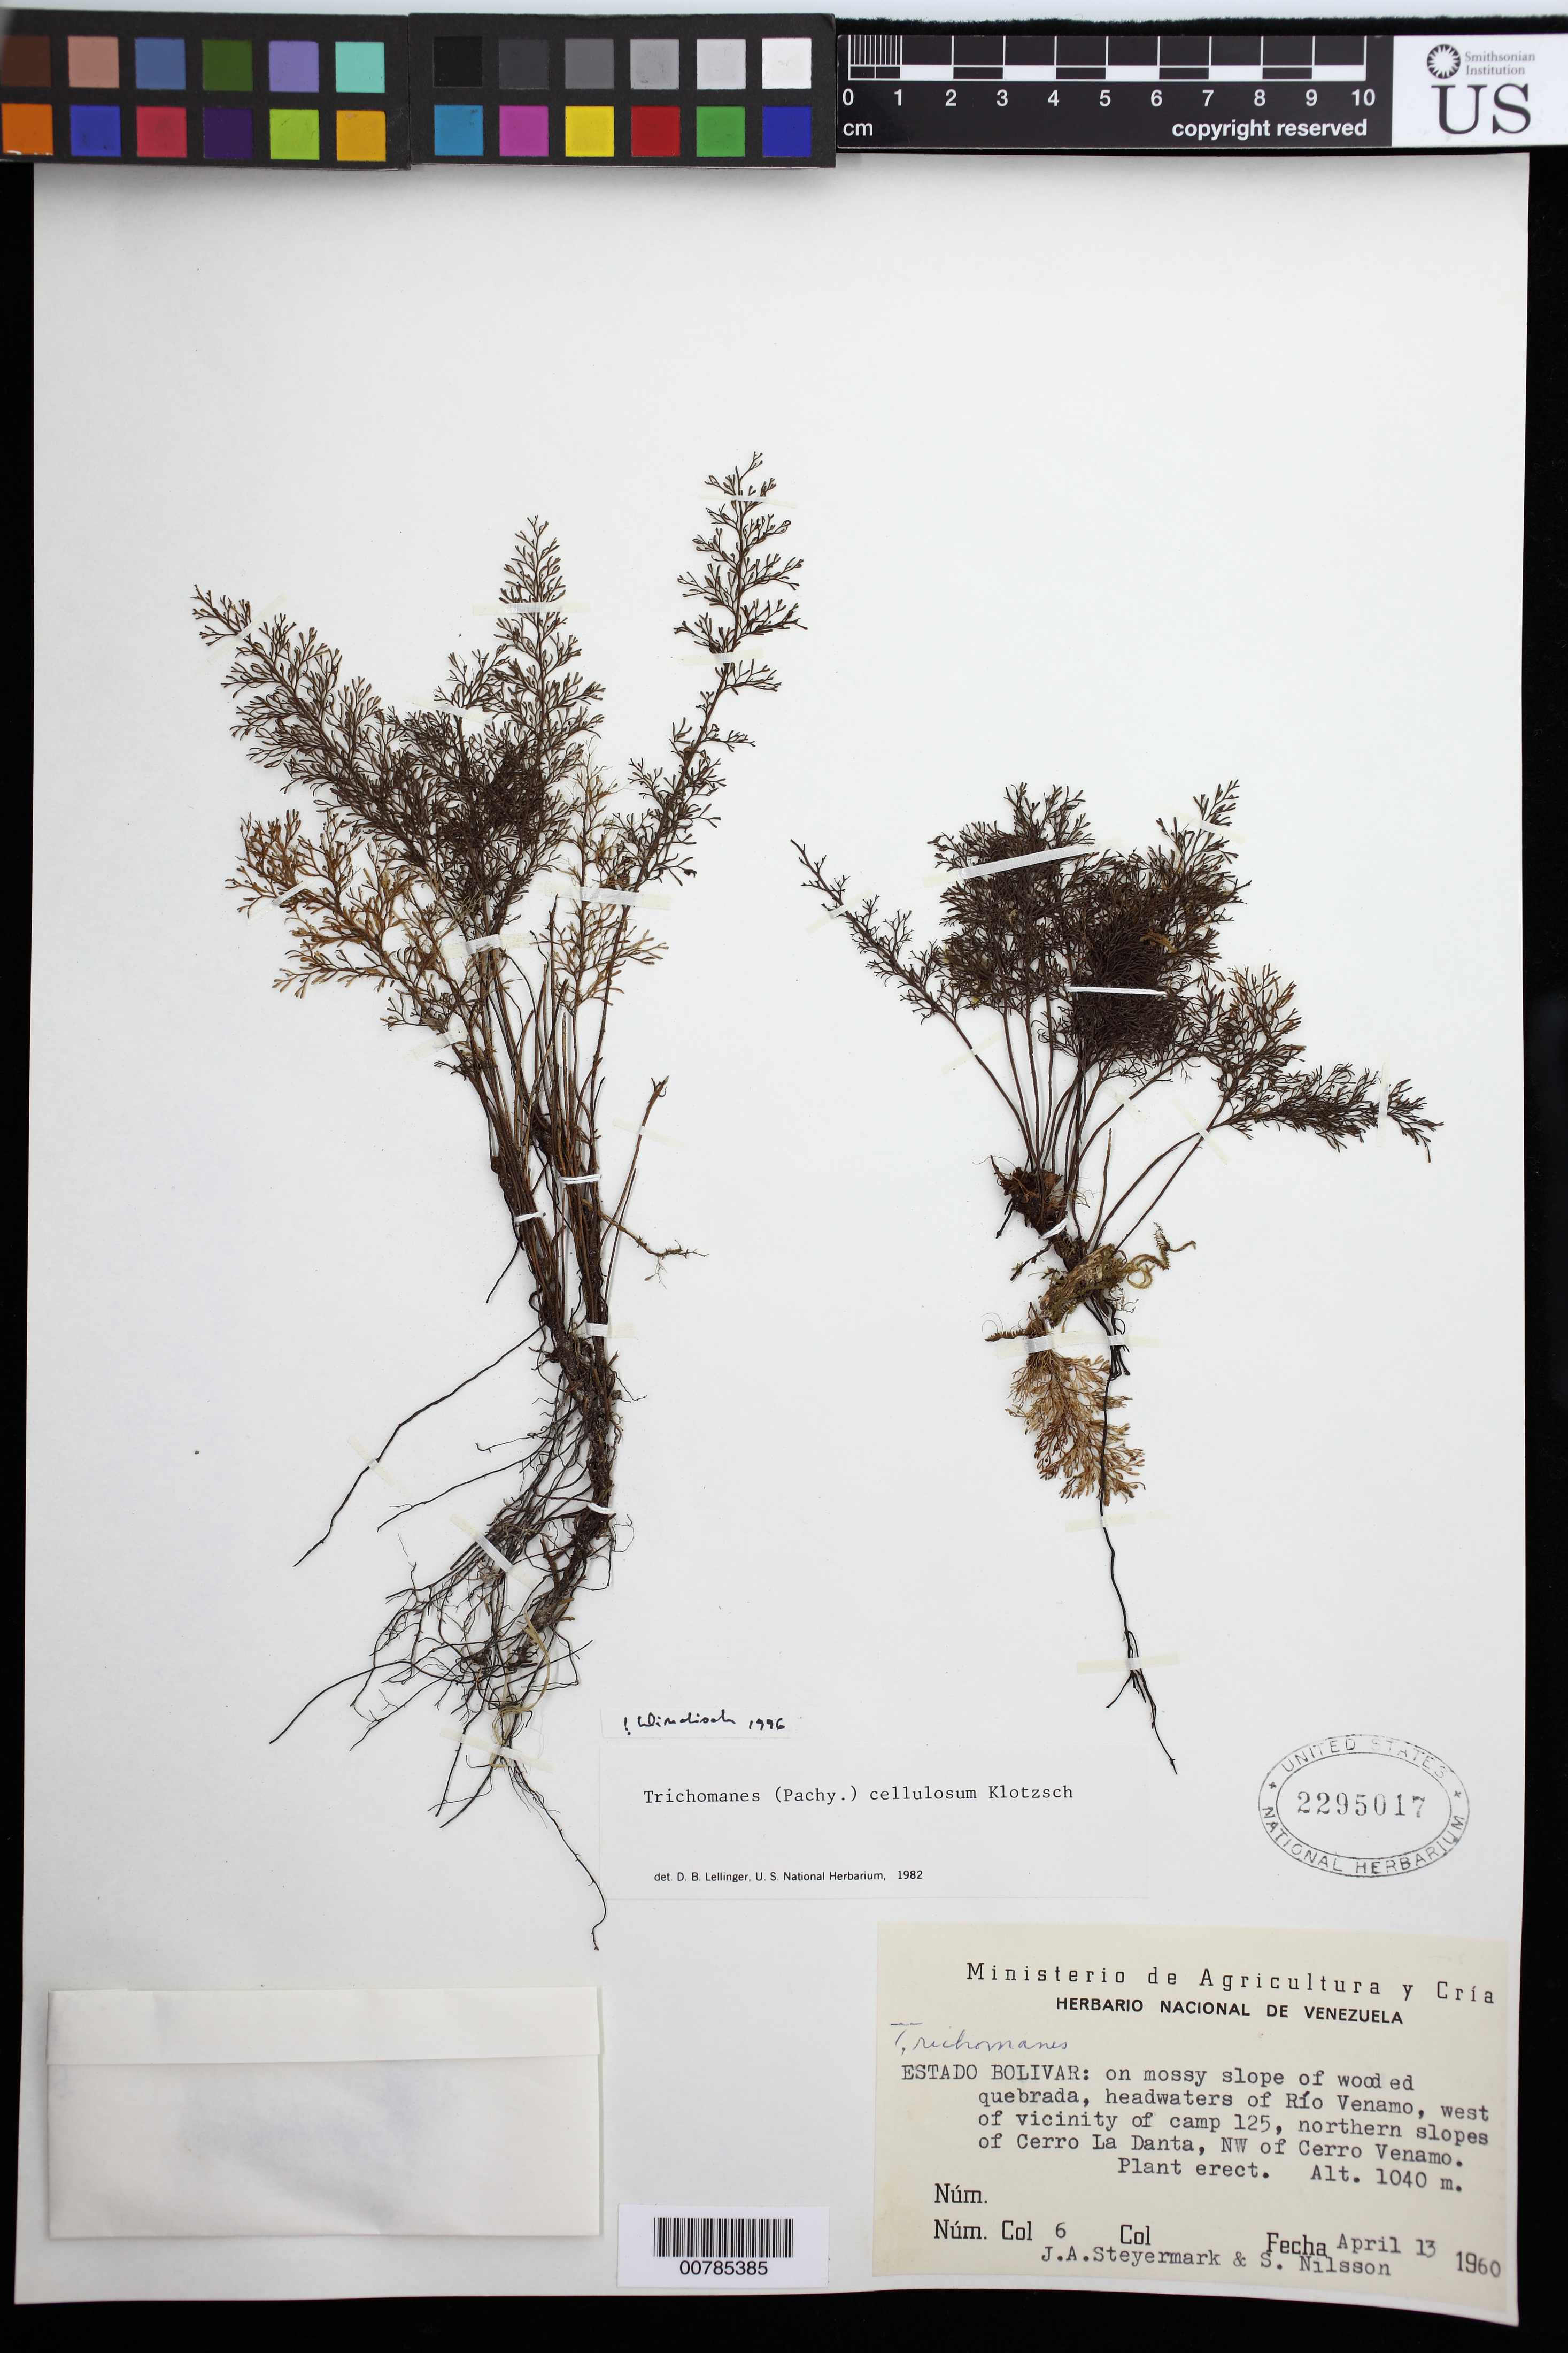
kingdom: Plantae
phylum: Tracheophyta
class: Polypodiopsida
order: Hymenophyllales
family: Hymenophyllaceae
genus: Abrodictyum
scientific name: Abrodictyum cellulosum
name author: (Klotzsch) Ebihara & Dubuisson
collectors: J. Steyermark & S. Nilsson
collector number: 60 6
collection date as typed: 13-Apr-60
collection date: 1960-04-13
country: Venezuela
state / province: Bolívar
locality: Río Venamo headwaters, W of vic of road campamento 125, on northern slopes of Cerro La Danta, NW of cerro Venamo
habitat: Mossy slope of wooded quebrada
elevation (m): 1040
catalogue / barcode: US 2295017